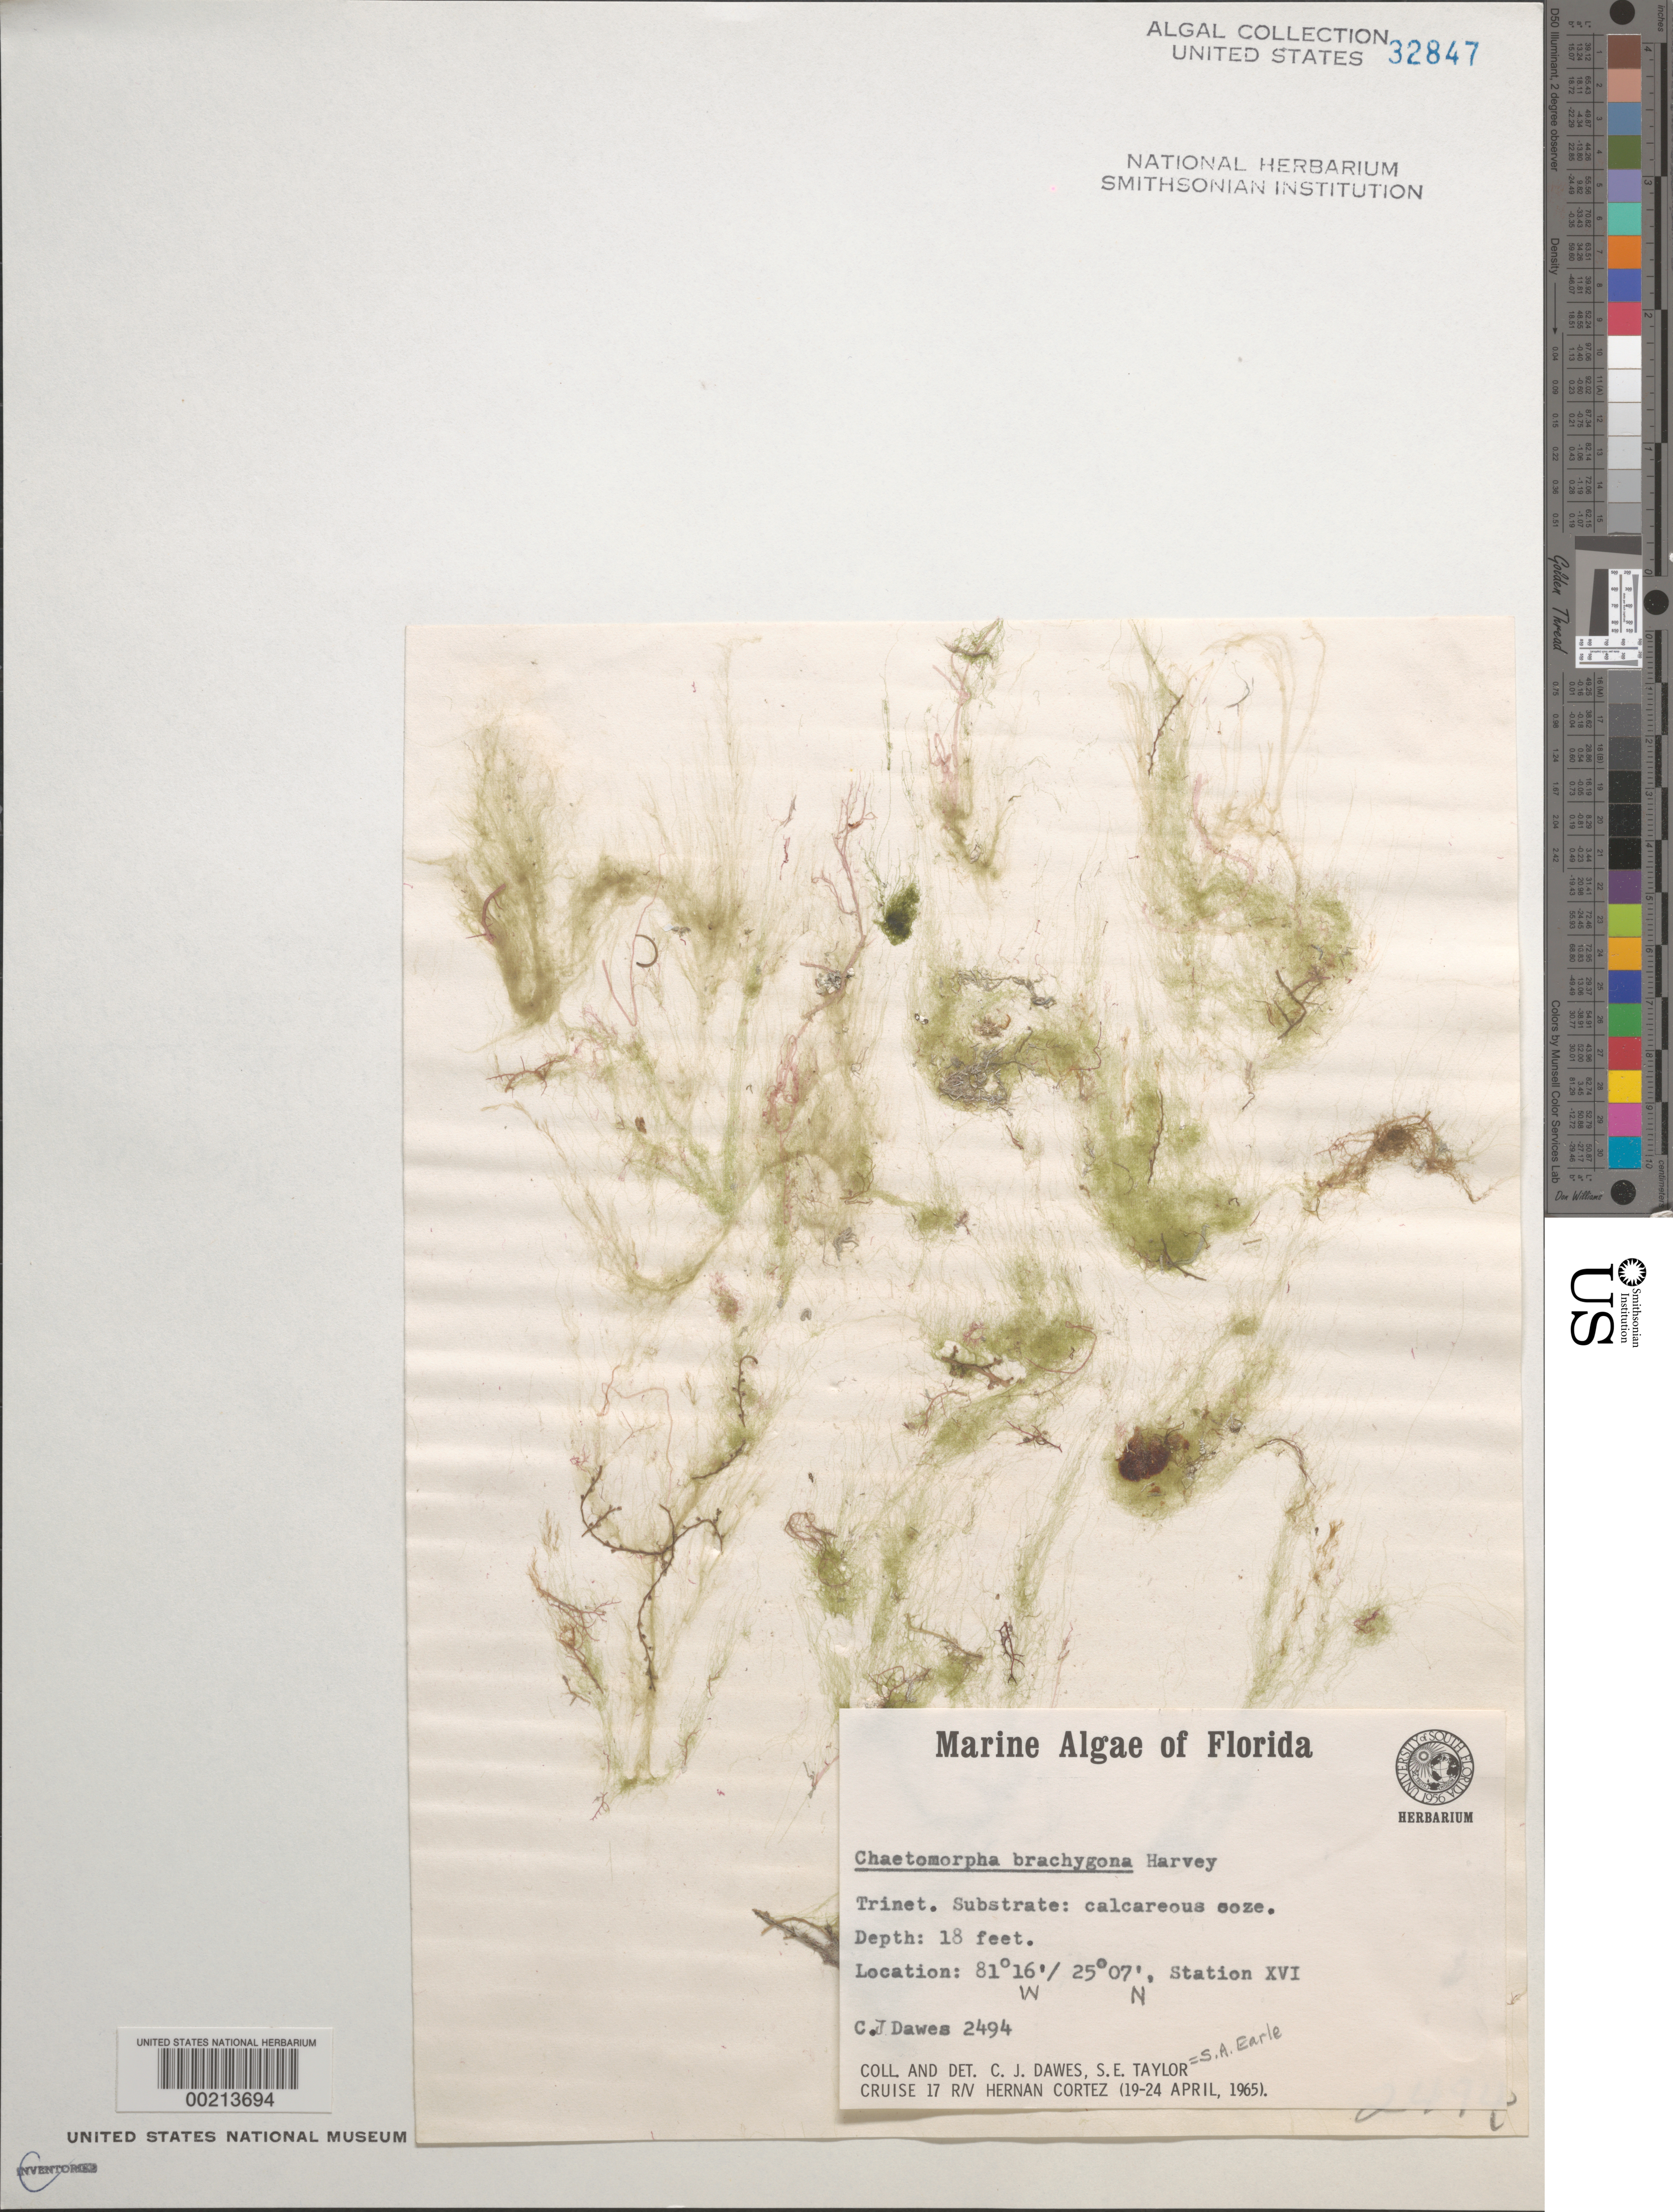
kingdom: Plantae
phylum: Chlorophyta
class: Ulvophyceae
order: Cladophorales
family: Cladophoraceae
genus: Chaetomorpha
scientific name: Chaetomorpha brachygona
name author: Harv.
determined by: Dawes, C. J.; Earle, S. A.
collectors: C. Dawes & S. A. Earle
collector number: Cjd 2494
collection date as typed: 19 Apr 1965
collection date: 1965-04-19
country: United States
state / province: Florida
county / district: Monroe County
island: Florida Keys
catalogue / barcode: US 32847